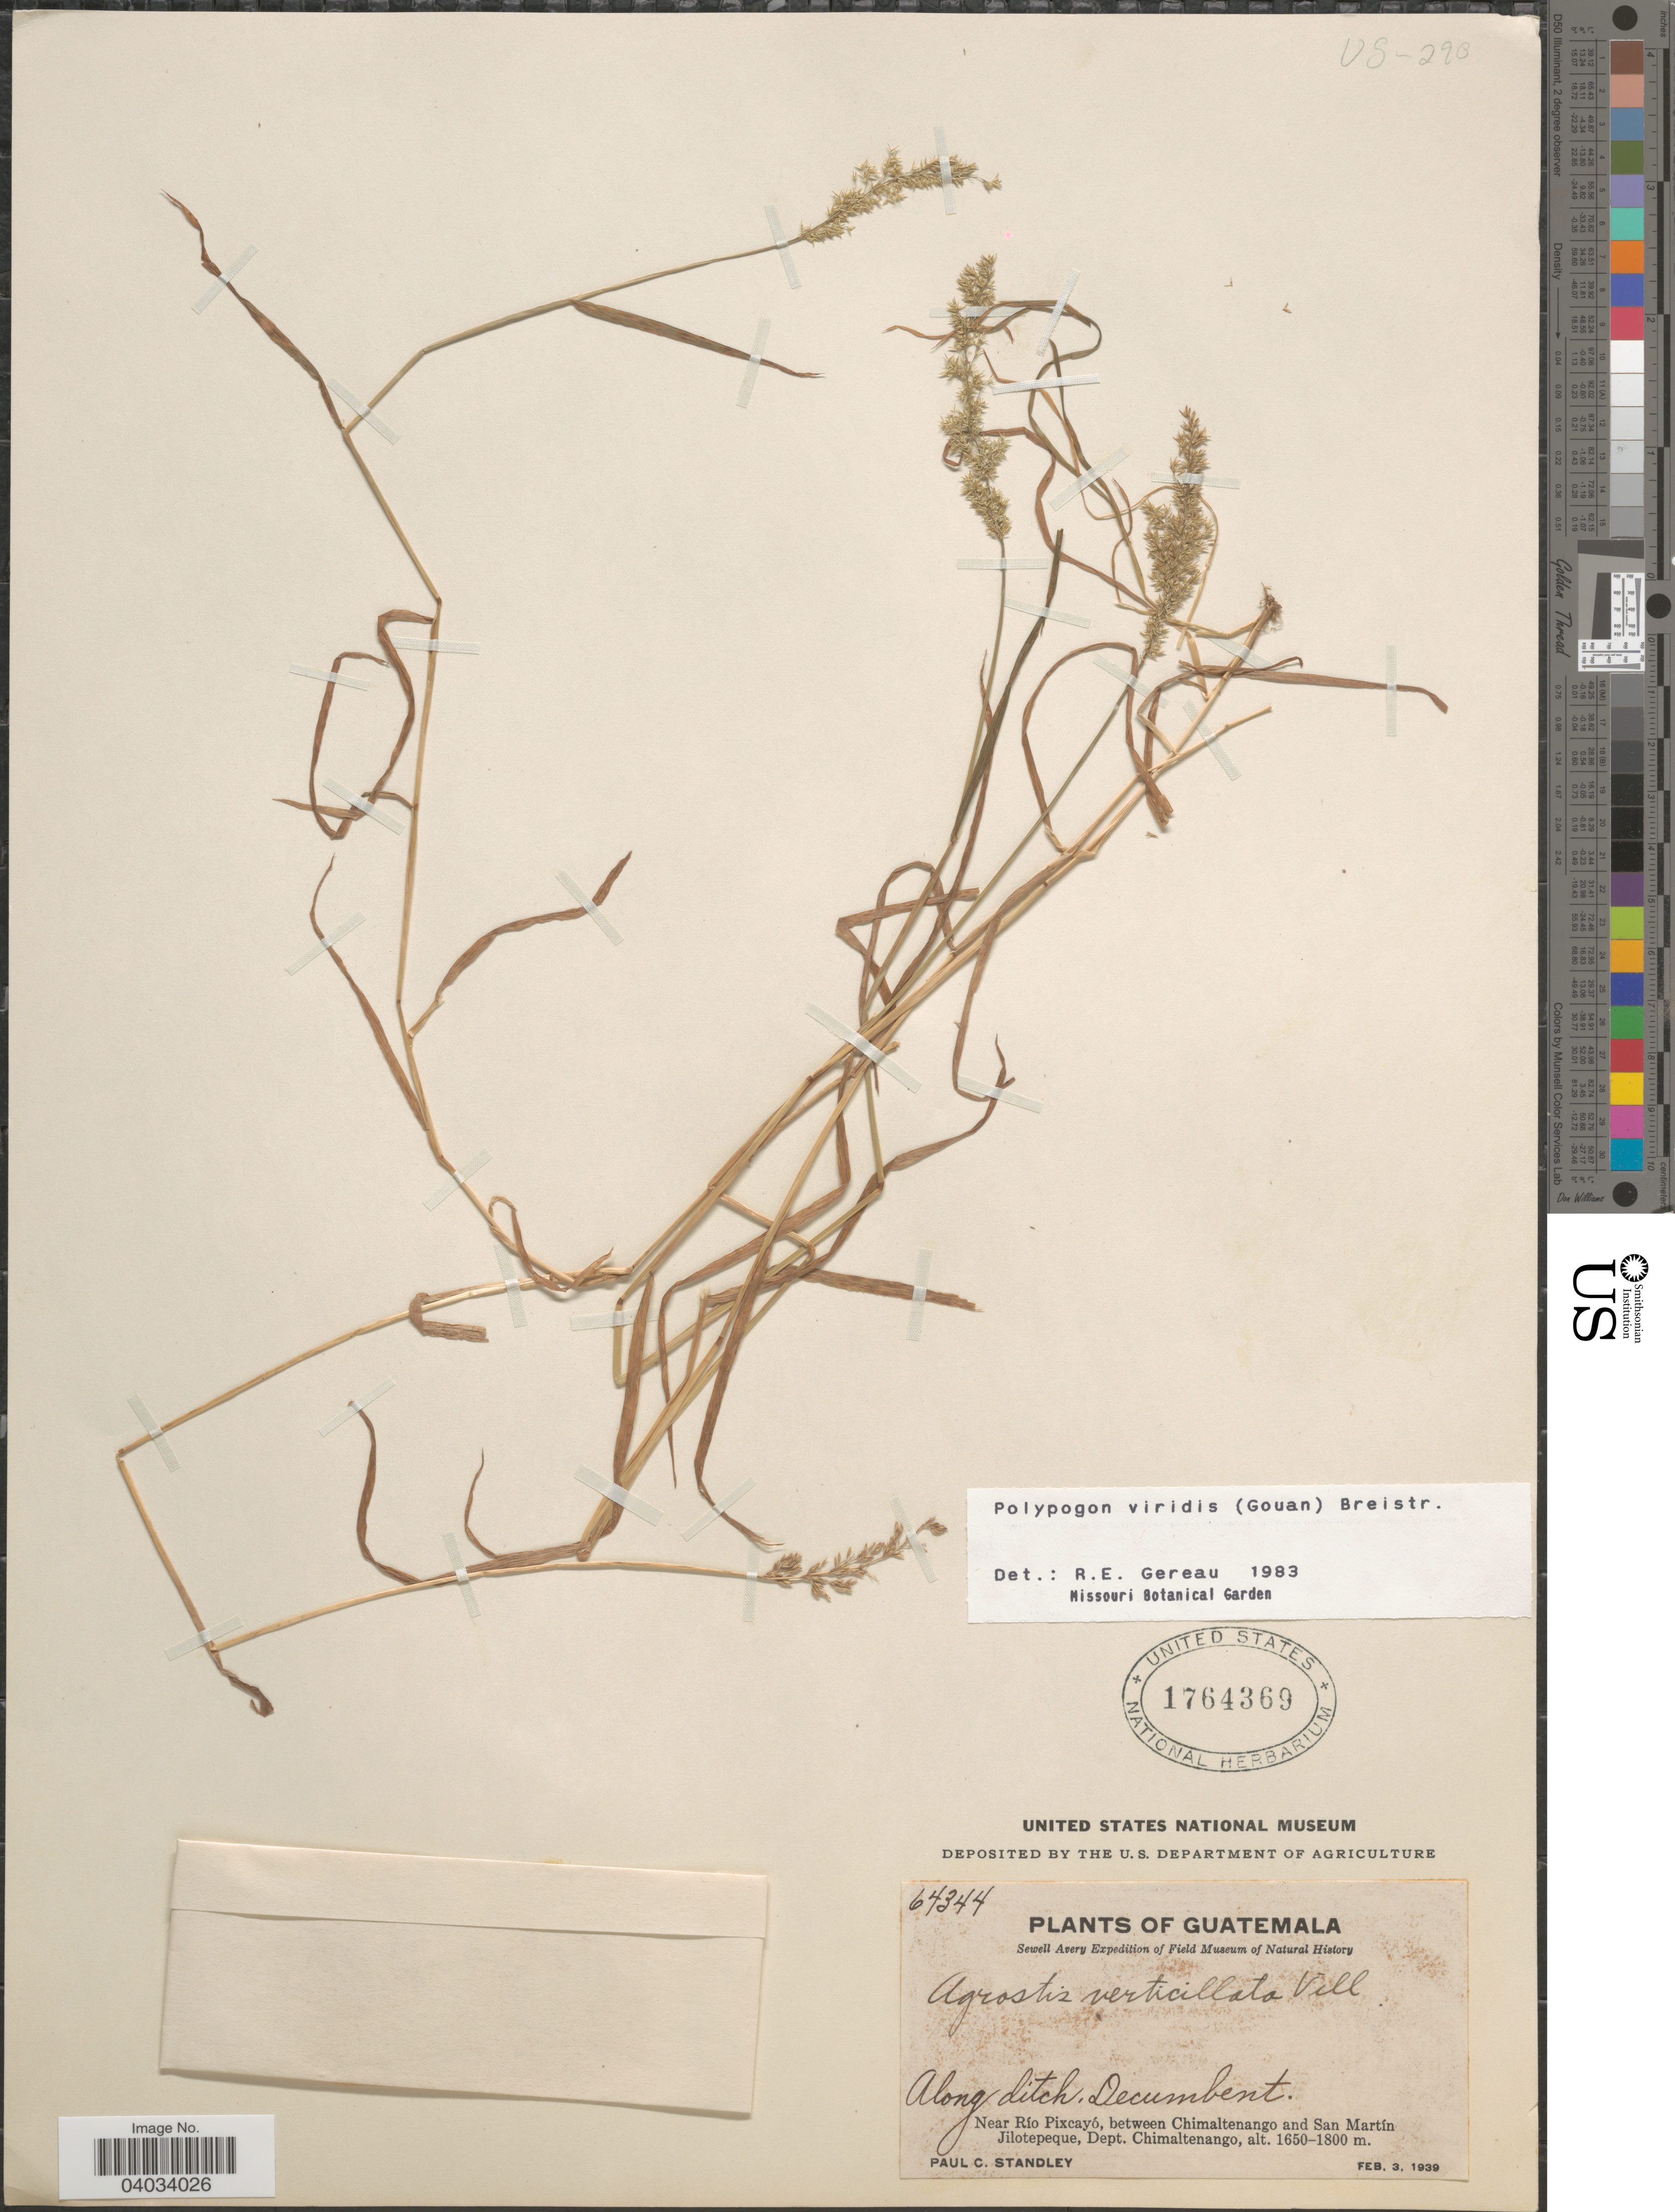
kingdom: Plantae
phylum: Tracheophyta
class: Liliopsida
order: Poales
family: Poaceae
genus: Polypogon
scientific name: Polypogon viridis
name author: (Gouan) Breistroffer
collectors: P. C. Standley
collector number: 64344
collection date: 1939-02-03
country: Guatemala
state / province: Chimaltenango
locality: Near Río Pixcayó, between Chimaltenango and San Martín Jilotepeque, Dept. Chimaltenango.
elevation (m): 1650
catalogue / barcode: US 1764369